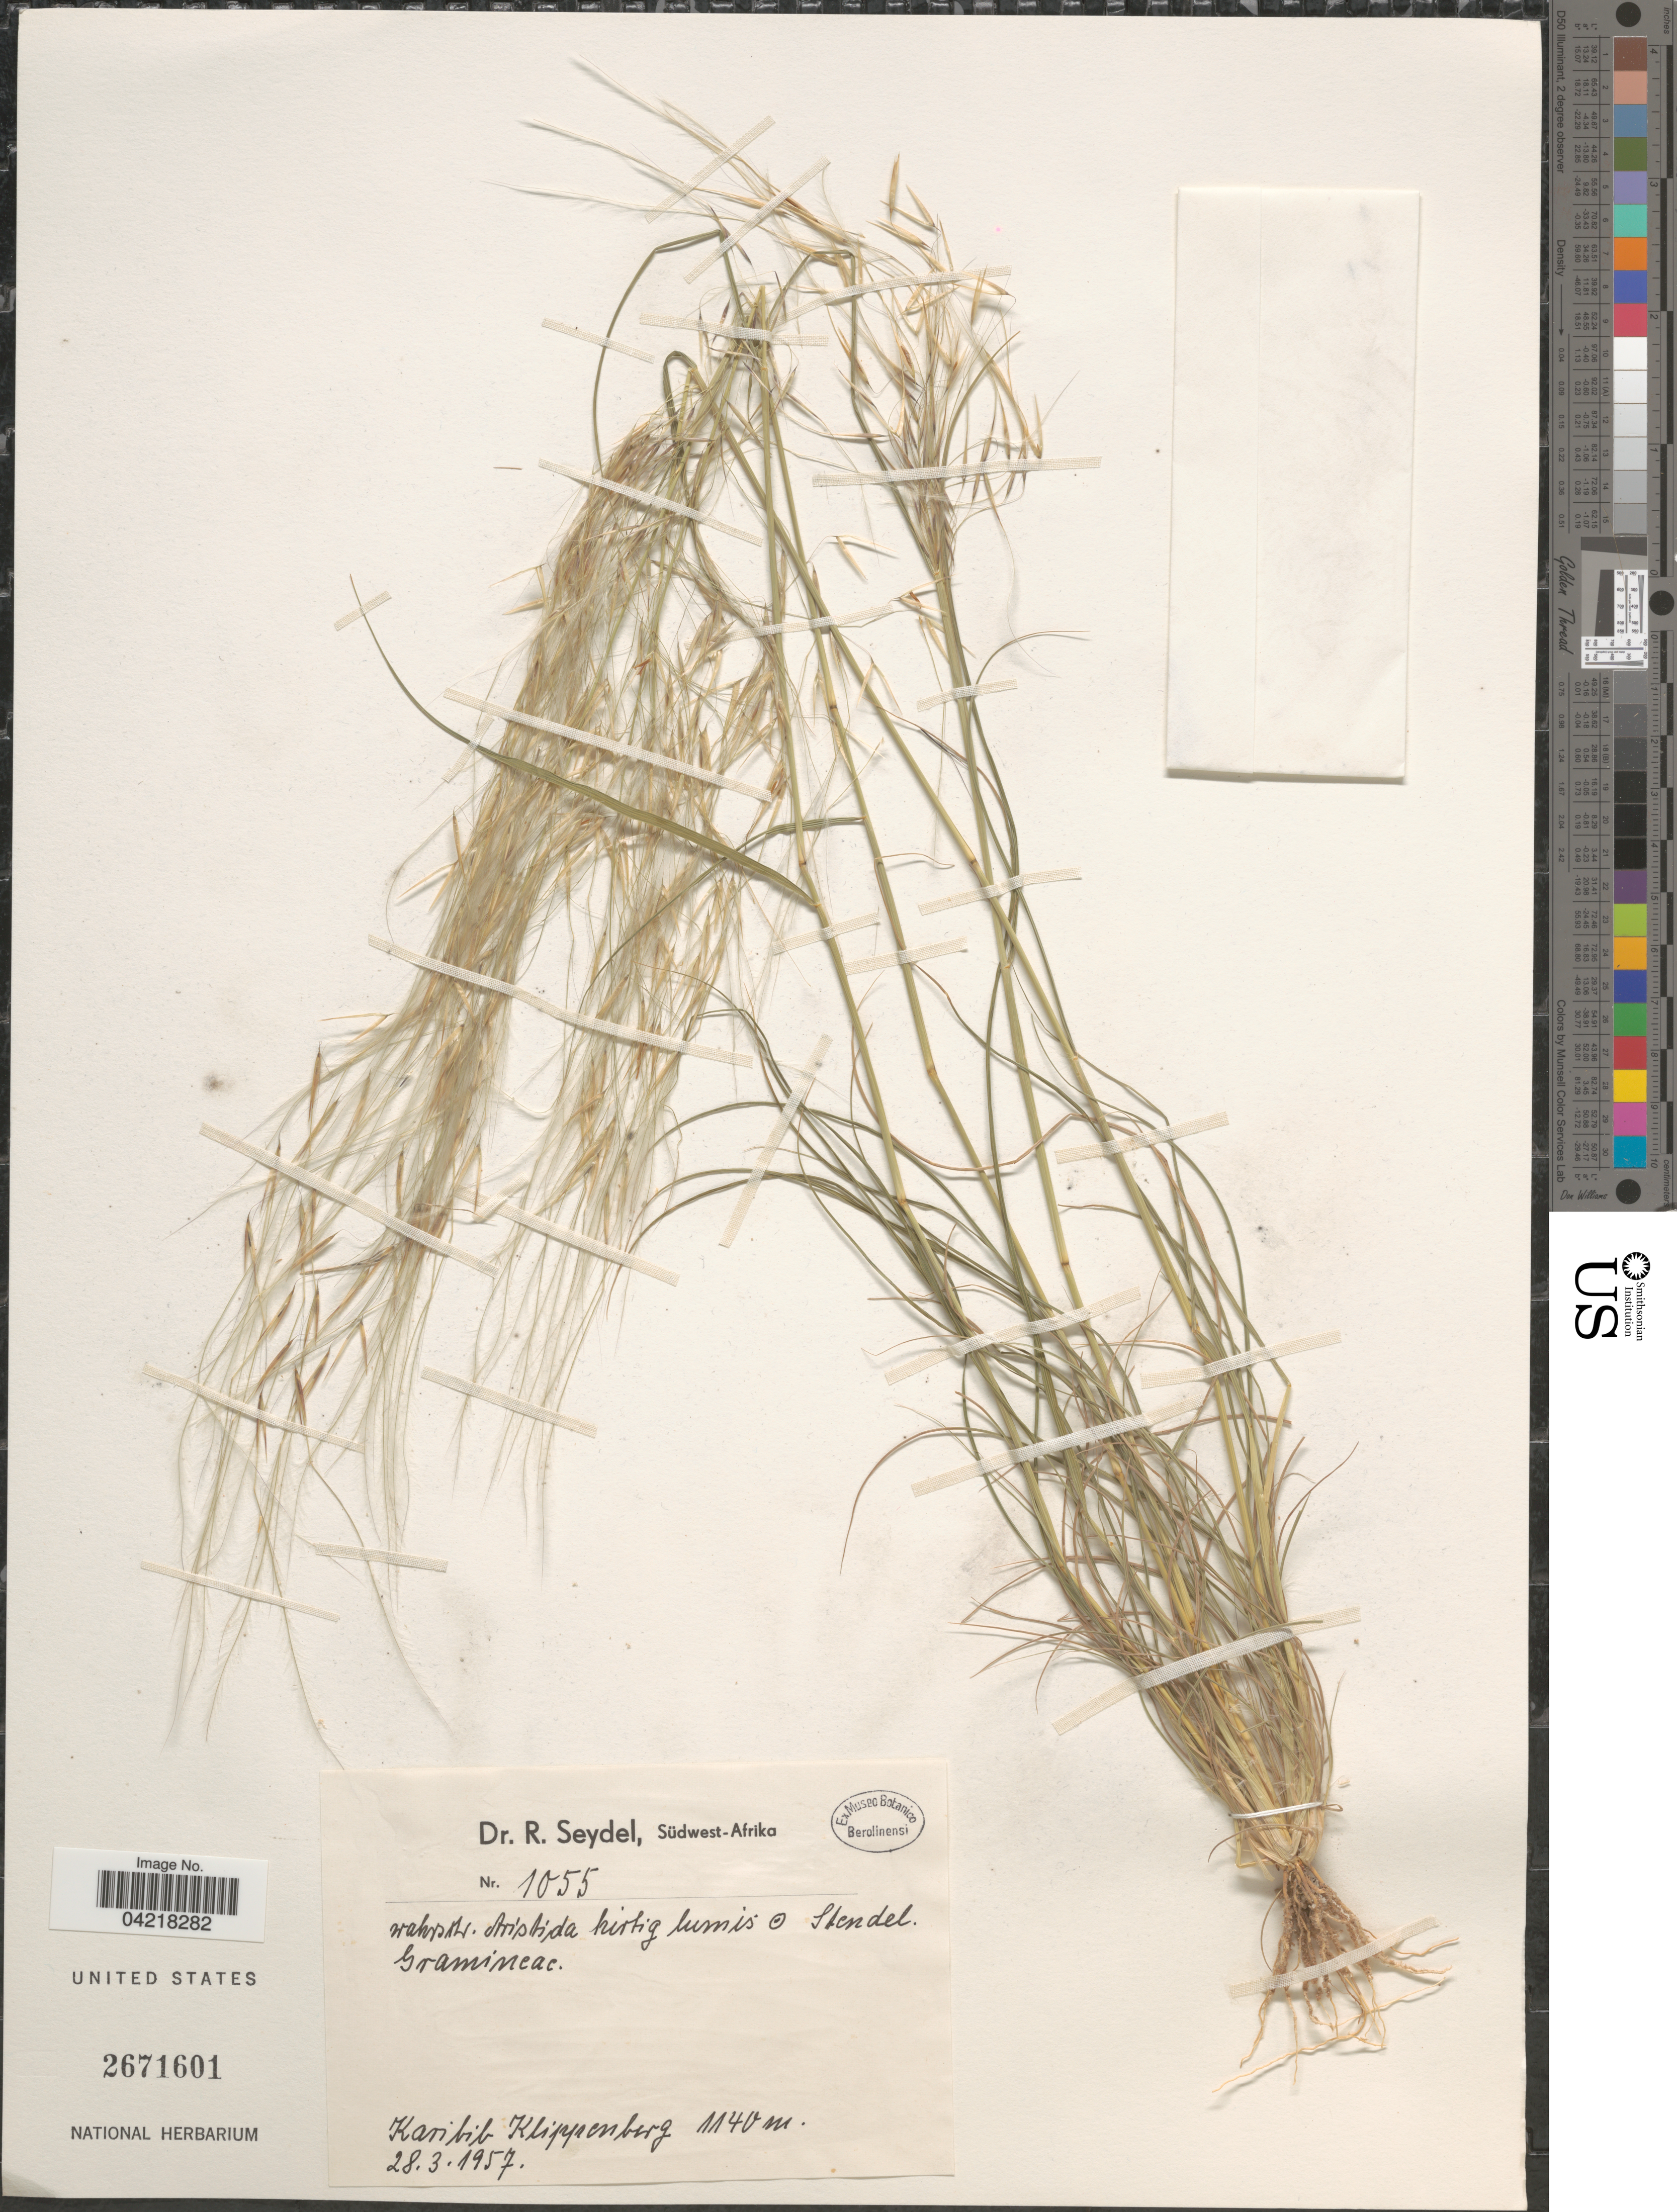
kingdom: Plantae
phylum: Tracheophyta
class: Liliopsida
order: Poales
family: Poaceae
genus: Stipagrostis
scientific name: Stipagrostis hirtigluma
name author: (Steud. ex Trin. & Rupr.) De Winter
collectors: R. Seydel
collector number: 1055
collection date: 1957-03-28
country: Namibia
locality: Südwest-Afrika. Karibib Klippenberg.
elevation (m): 1140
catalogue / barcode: US 2671601